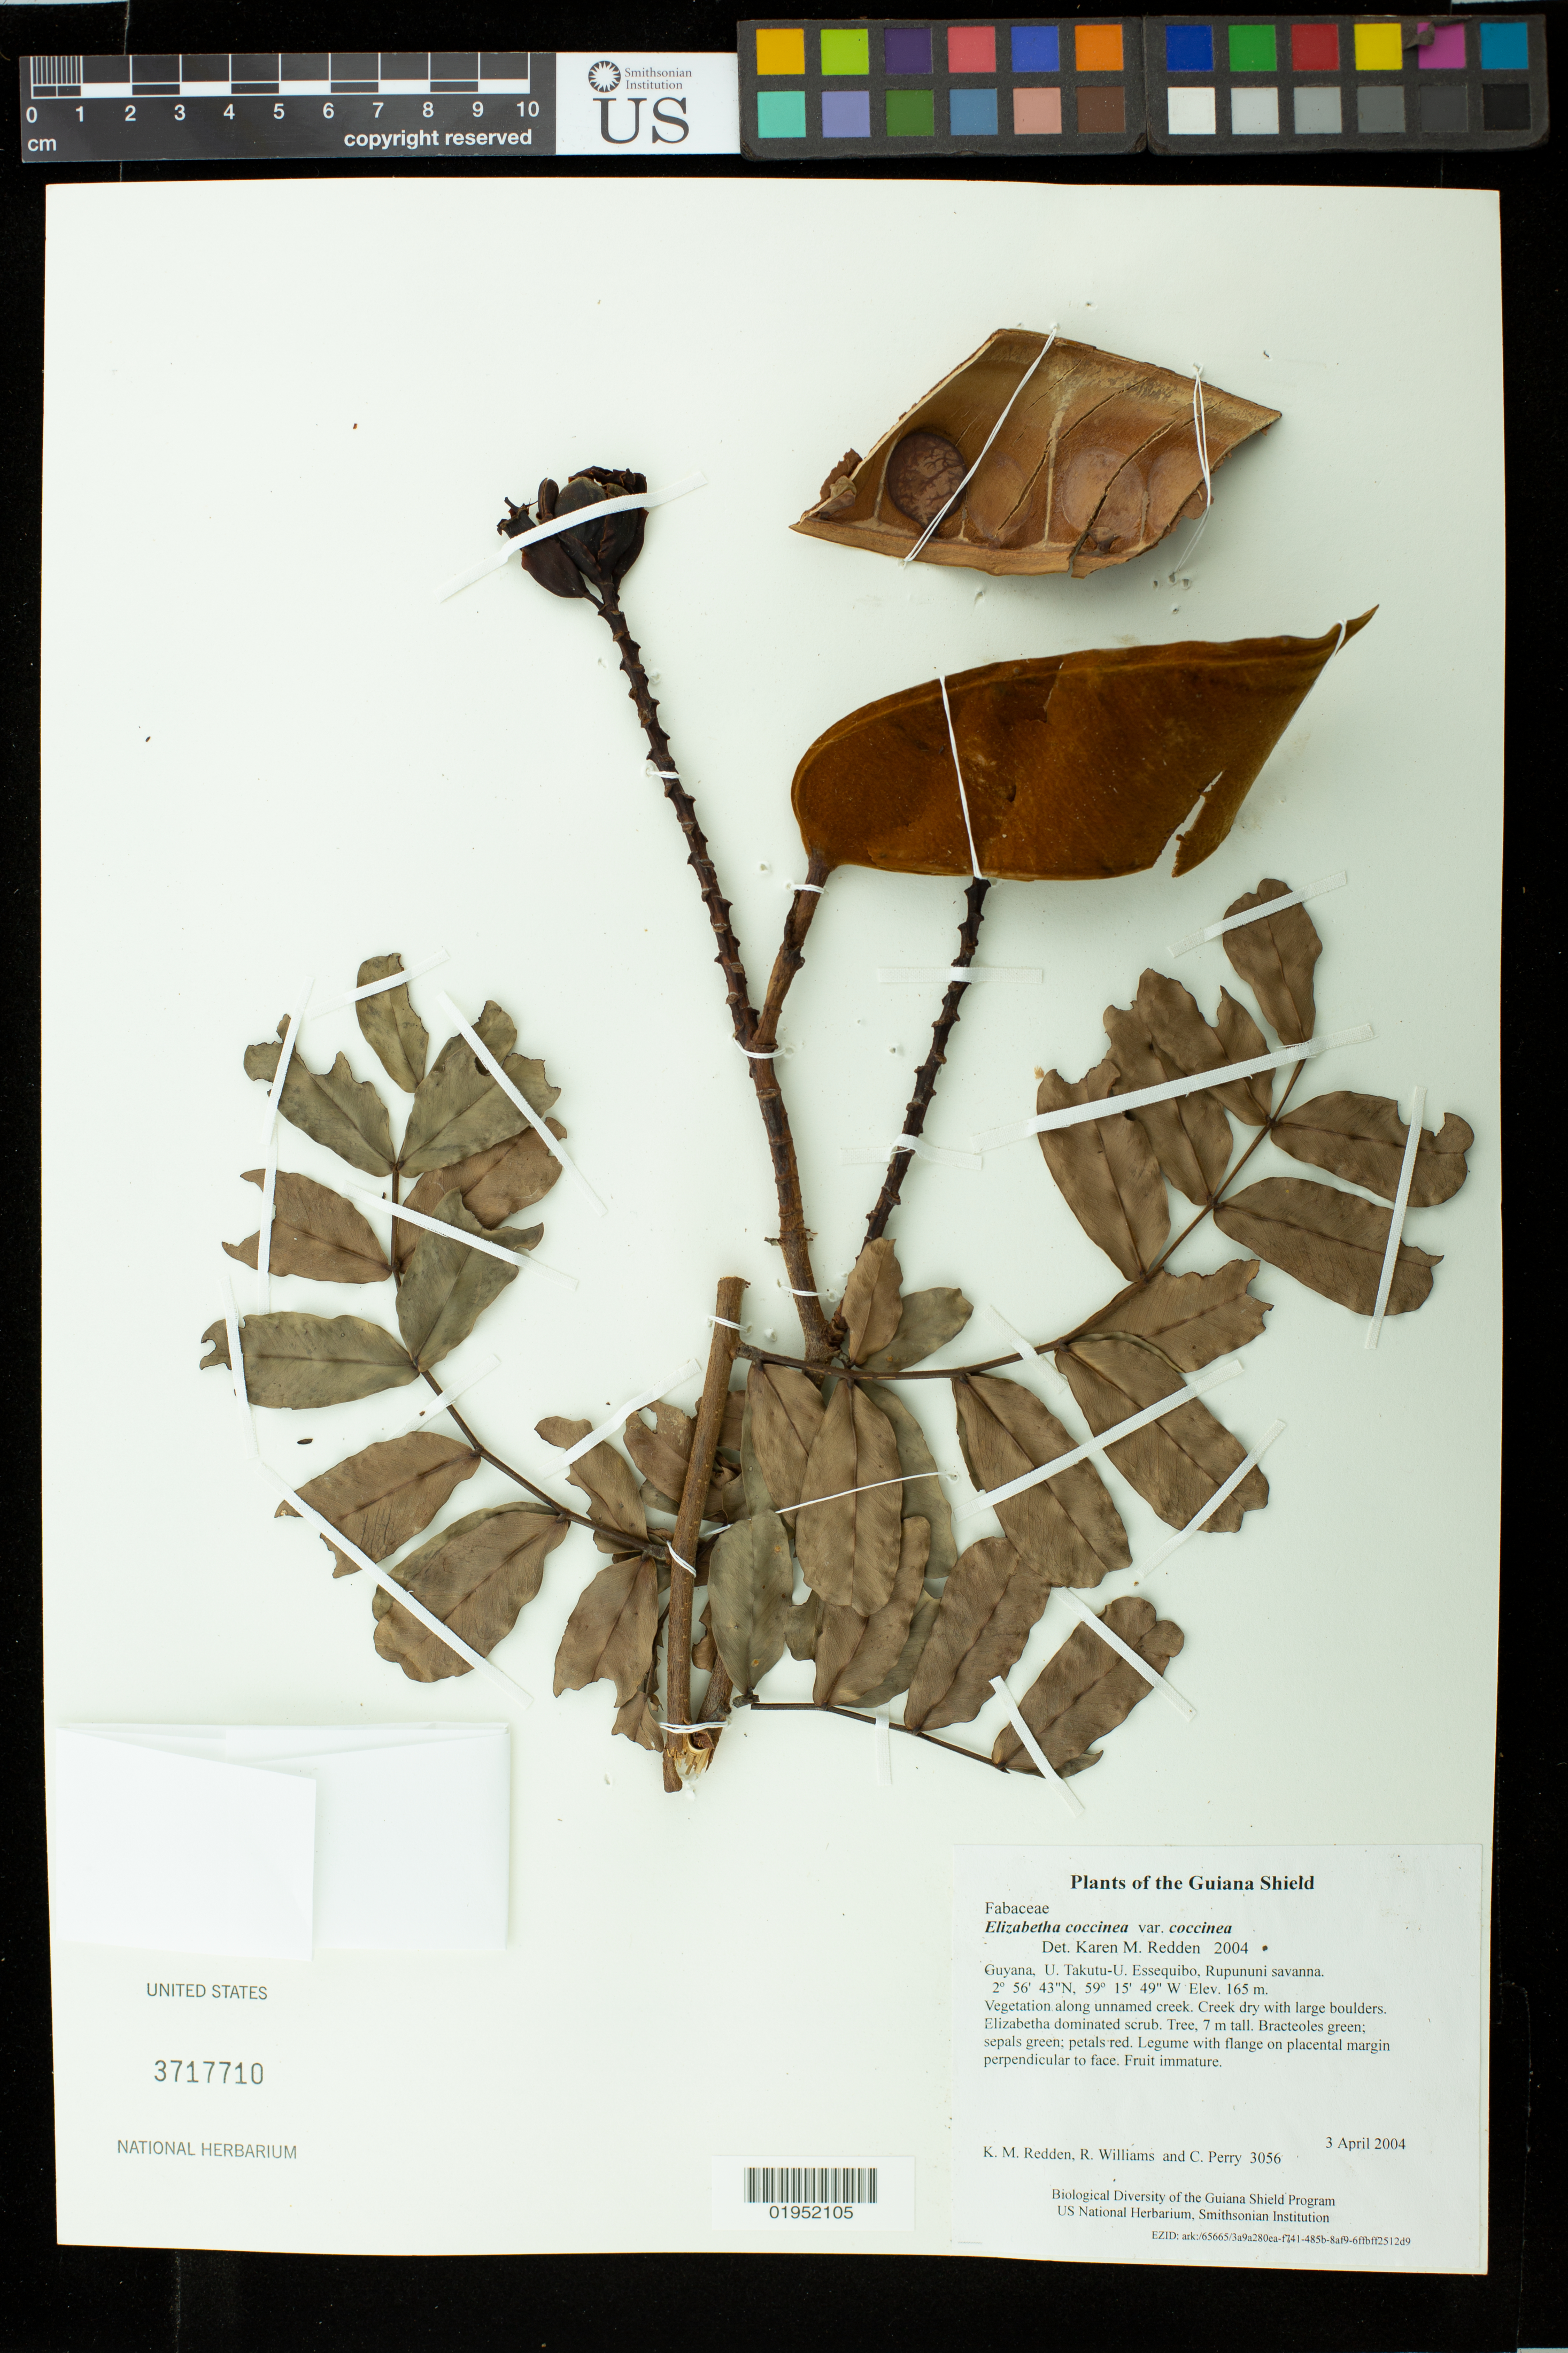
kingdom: Plantae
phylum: Tracheophyta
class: Magnoliopsida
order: Fabales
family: Fabaceae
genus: Elizabetha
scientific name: Elizabetha coccinea var. coccinea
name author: M.R. Schomb. ex Benth.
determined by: Redden, K. M.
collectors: K. M. Redden, R. Williams & C. Perry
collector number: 3056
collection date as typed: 3 April 2004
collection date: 2004-04-03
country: Guyana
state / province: U. Takutu-U. Essequibo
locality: Rupununi savanna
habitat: Vegetation along unnamed creek. Creek dry with large boulders. Elizabetha dominated scrub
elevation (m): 165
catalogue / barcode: US 3717710